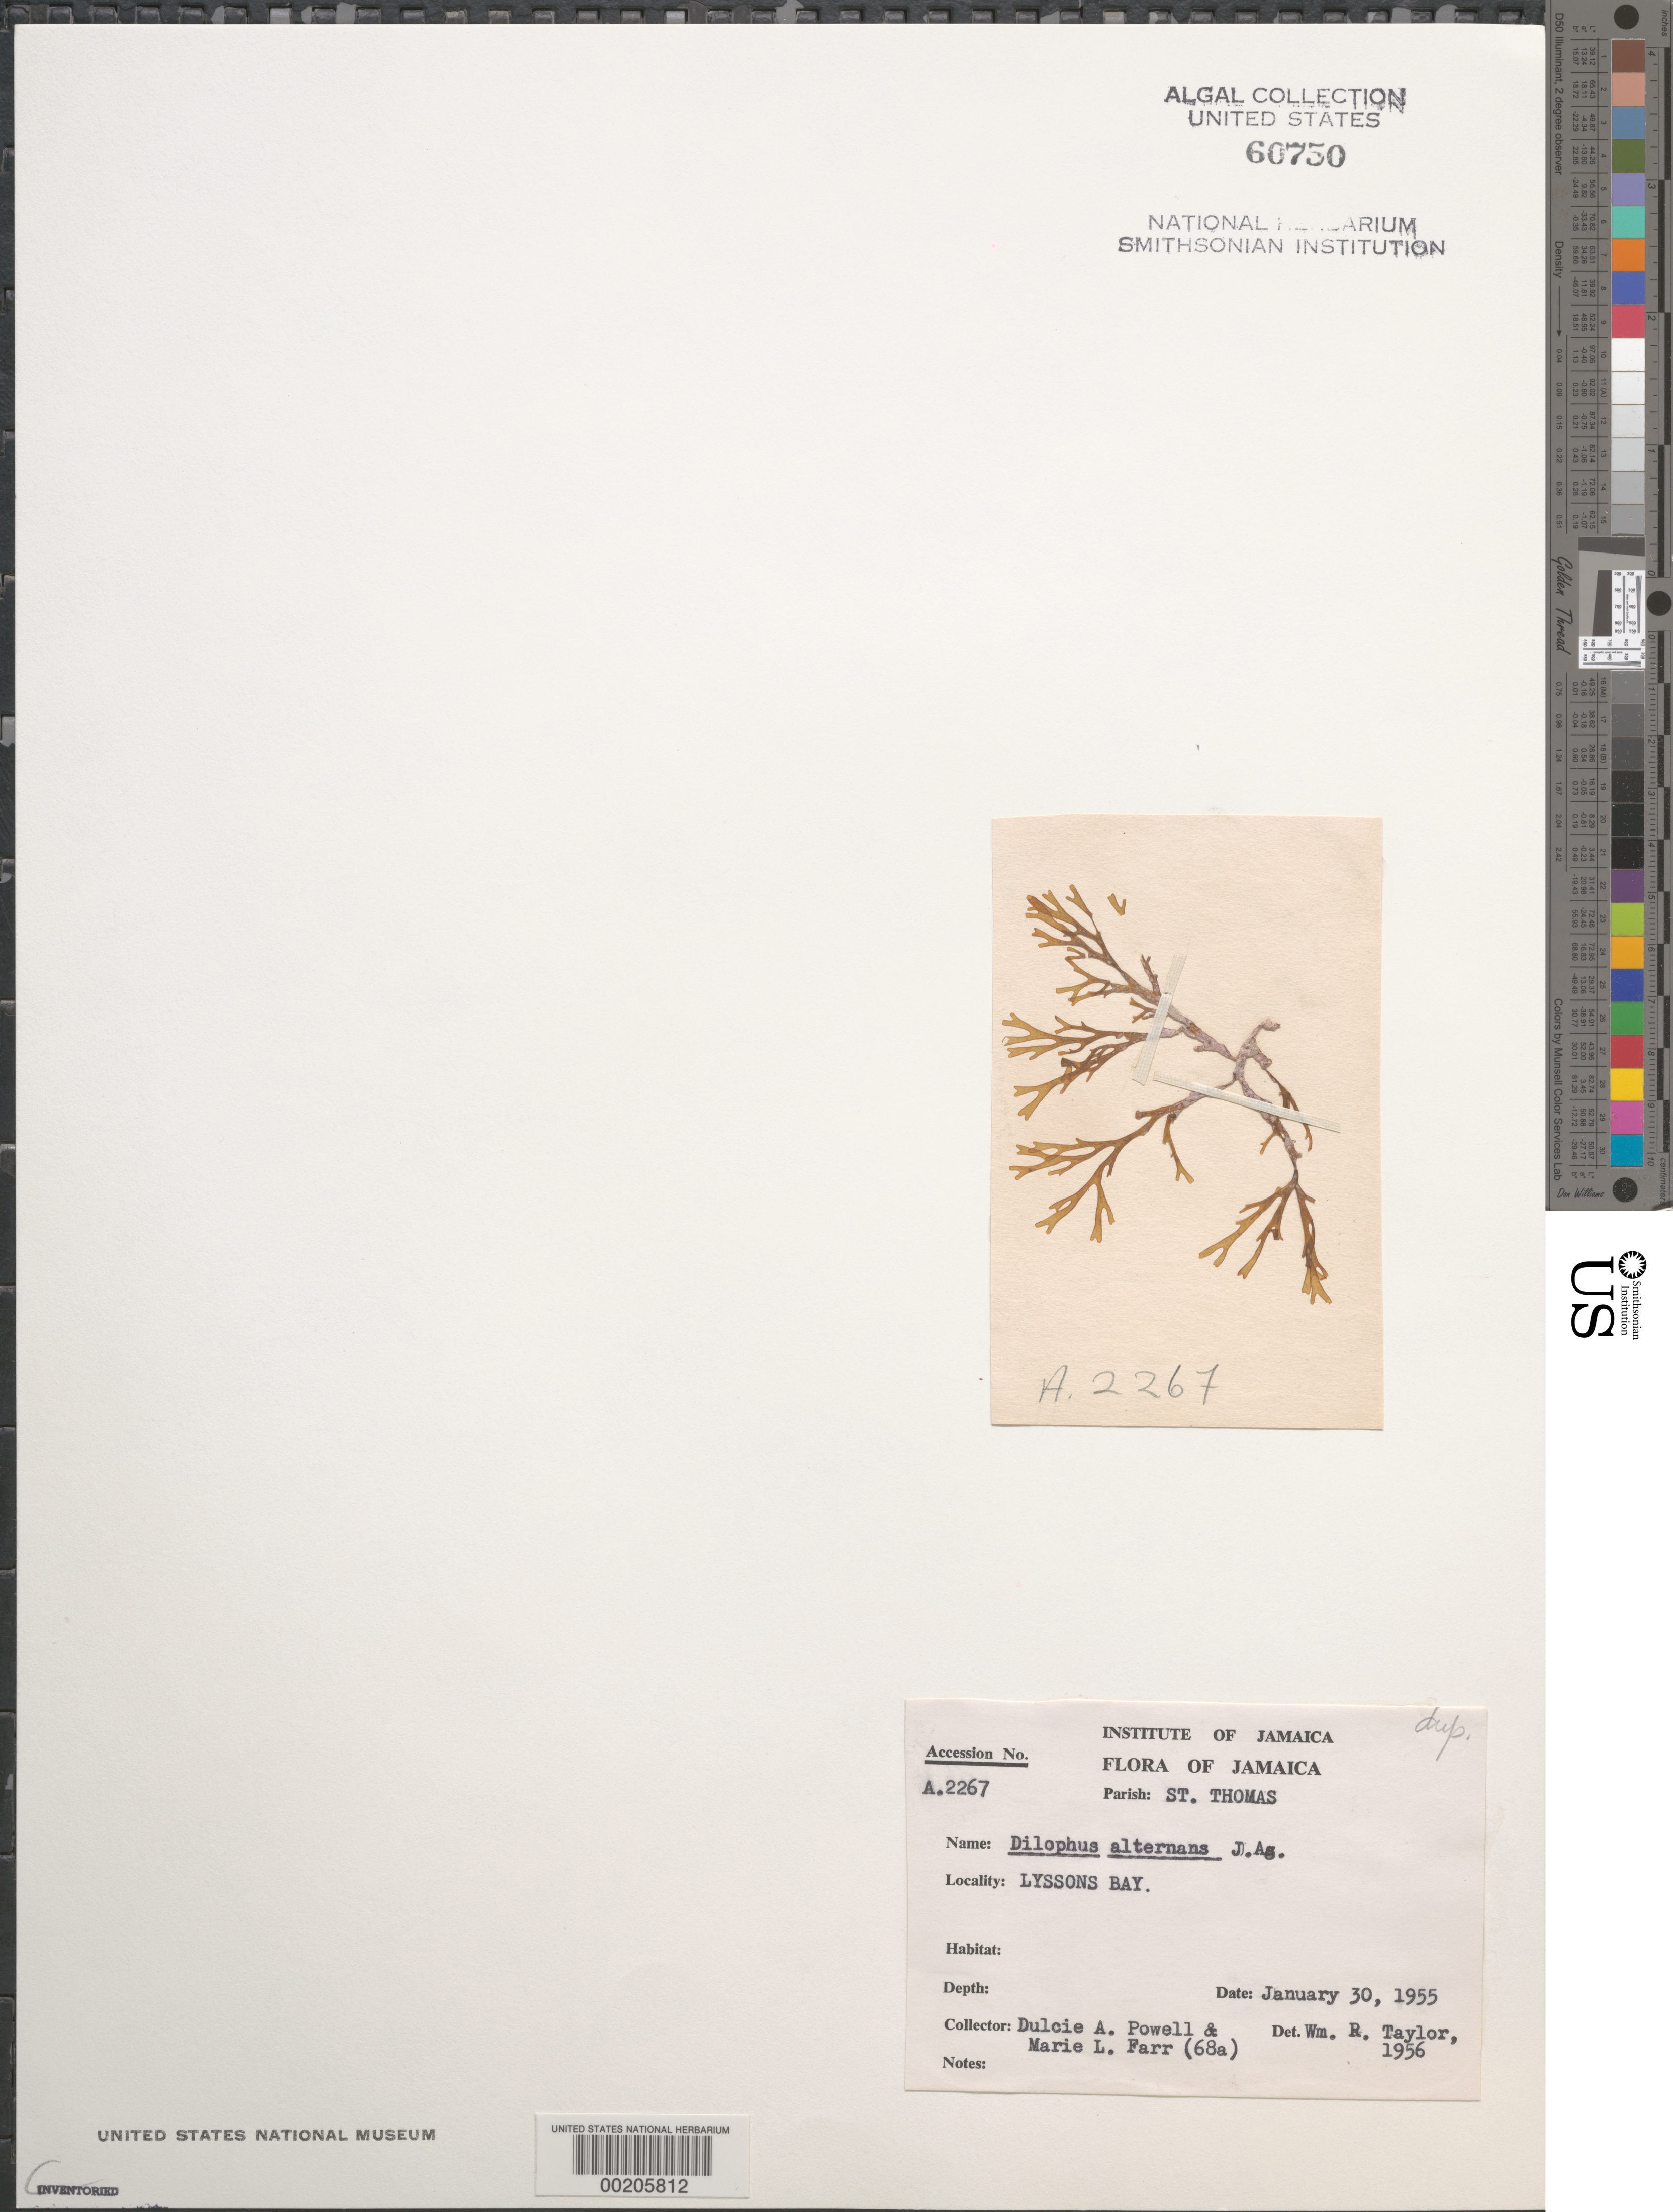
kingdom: Chromista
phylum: Ochrophyta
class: Phaeophyceae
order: Dictyotales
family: Dictyotaceae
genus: Dictyota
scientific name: Dictyota pinnatifida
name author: Kütz.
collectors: D. A. Powell & M. Farr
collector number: A.2267 & FARR 68A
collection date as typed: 30 Jan 1955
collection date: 1955-01-30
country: Jamaica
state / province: Saint Thomas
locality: Lyssons bay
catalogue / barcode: US 60750